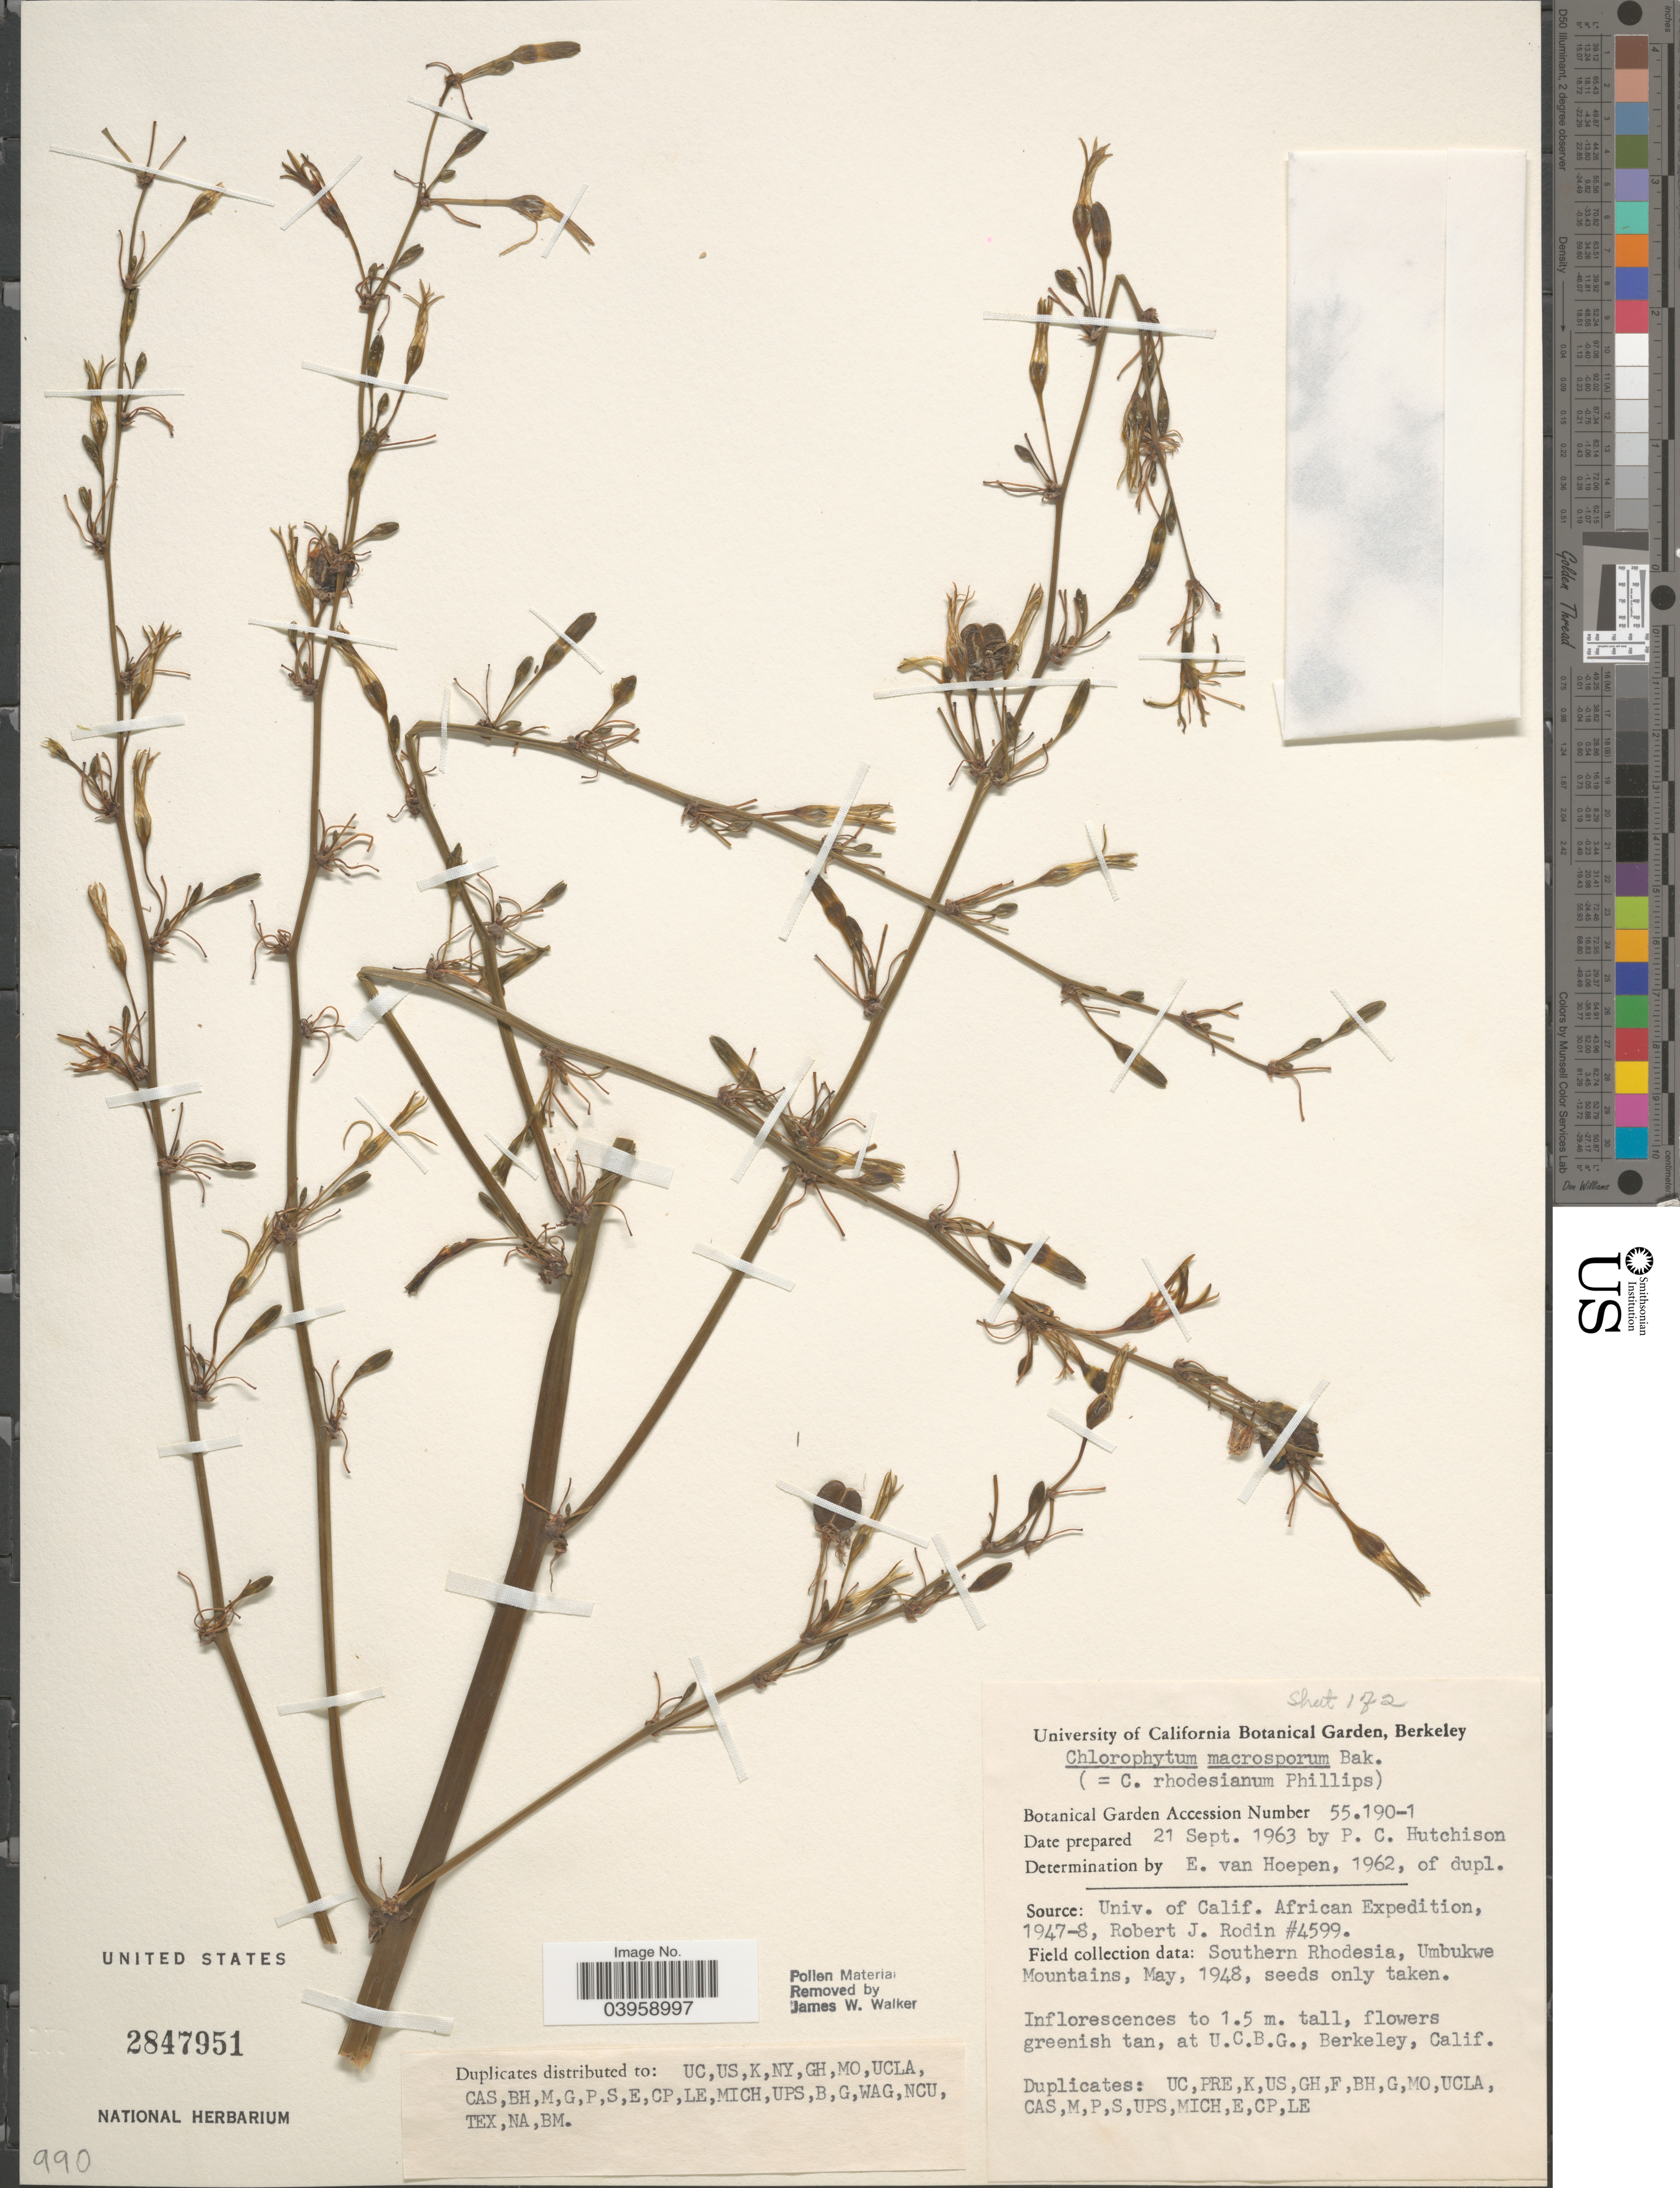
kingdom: Plantae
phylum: Tracheophyta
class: Liliopsida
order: Asparagales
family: Asparagaceae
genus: Chlorophytum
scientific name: Chlorophytum macrosporum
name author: Baker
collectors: P. C. Hutchison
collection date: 1963-09-21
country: United States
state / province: California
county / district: Alameda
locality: University of California Botanical Garden, Berkeley.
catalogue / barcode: US 2847951